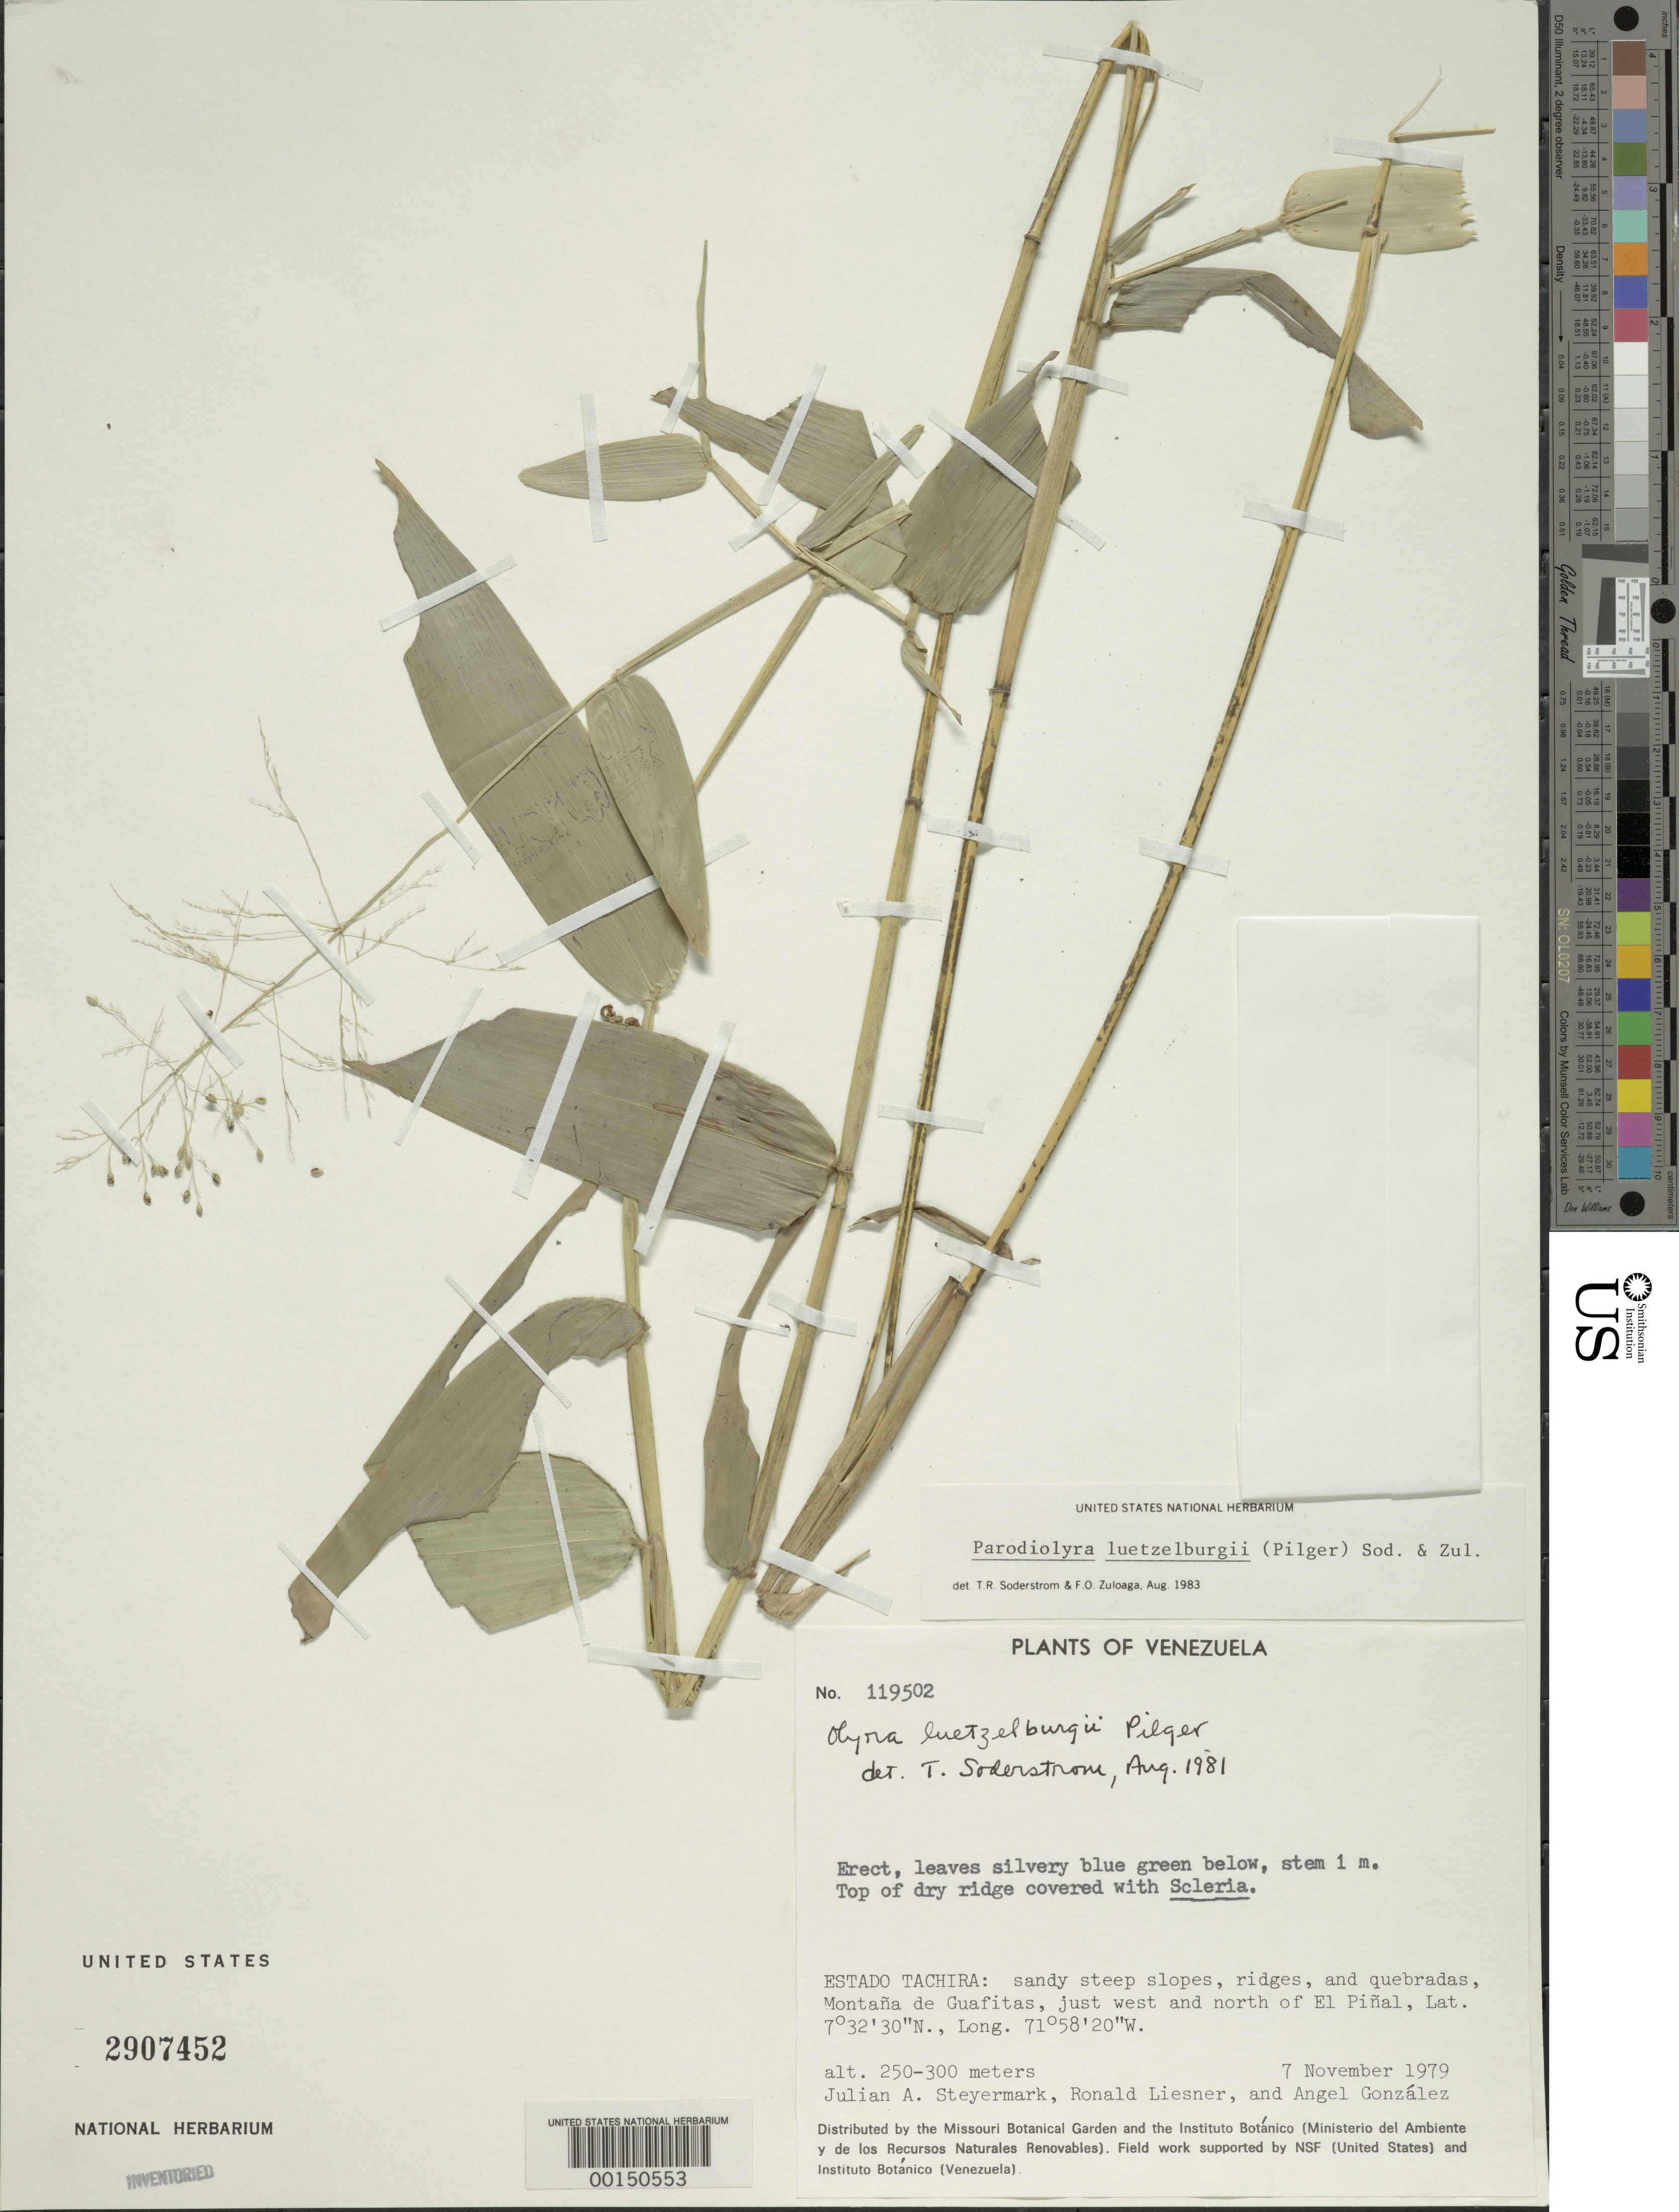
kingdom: Plantae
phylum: Tracheophyta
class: Liliopsida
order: Poales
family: Poaceae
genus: Parodiolyra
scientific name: Parodiolyra luetzelburgii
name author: (Pilg.) Soderstr. & Zuloaga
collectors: J. Steyermark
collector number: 119502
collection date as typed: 07 Nov 1979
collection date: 1979-11-07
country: Venezuela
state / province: Tachira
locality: Montana de guafitas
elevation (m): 250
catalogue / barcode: US 2907452